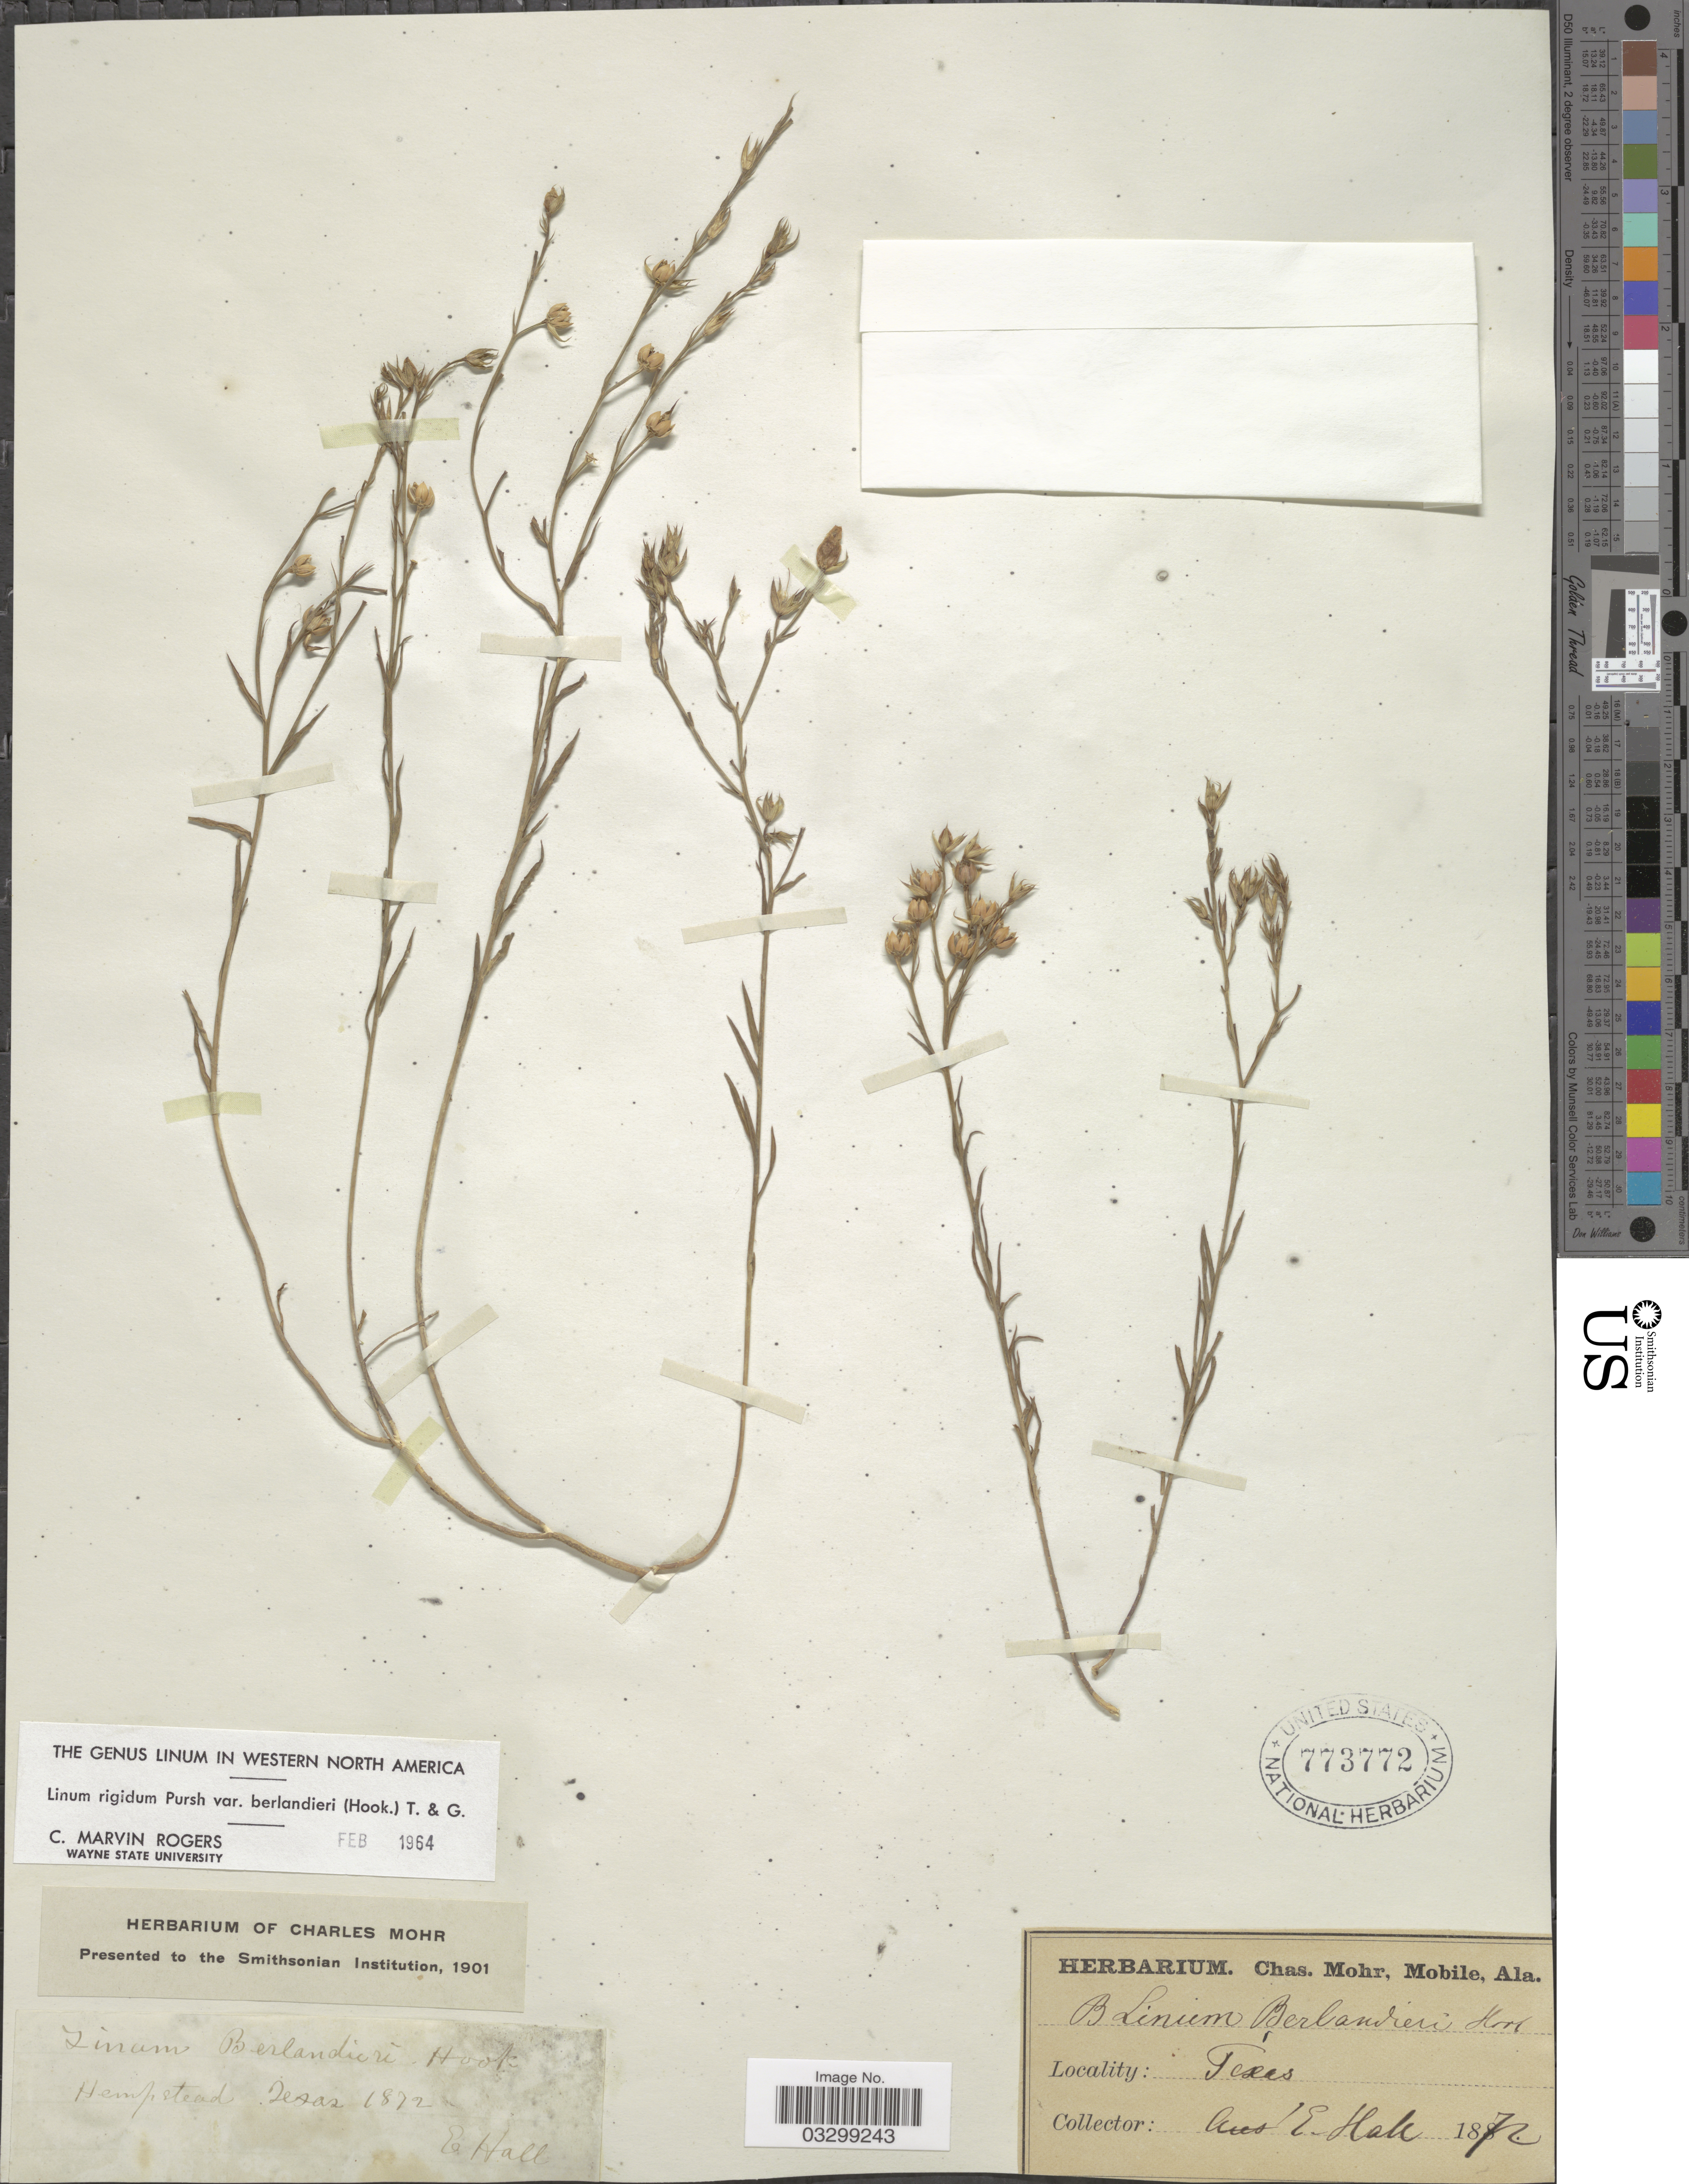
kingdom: Plantae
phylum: Tracheophyta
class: Magnoliopsida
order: Malpighiales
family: Linaceae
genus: Linum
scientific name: Linum rigidum var. berlandieri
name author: Pursh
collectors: E. Hall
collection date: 1872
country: United States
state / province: Texas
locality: Hempstead.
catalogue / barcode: US 773772